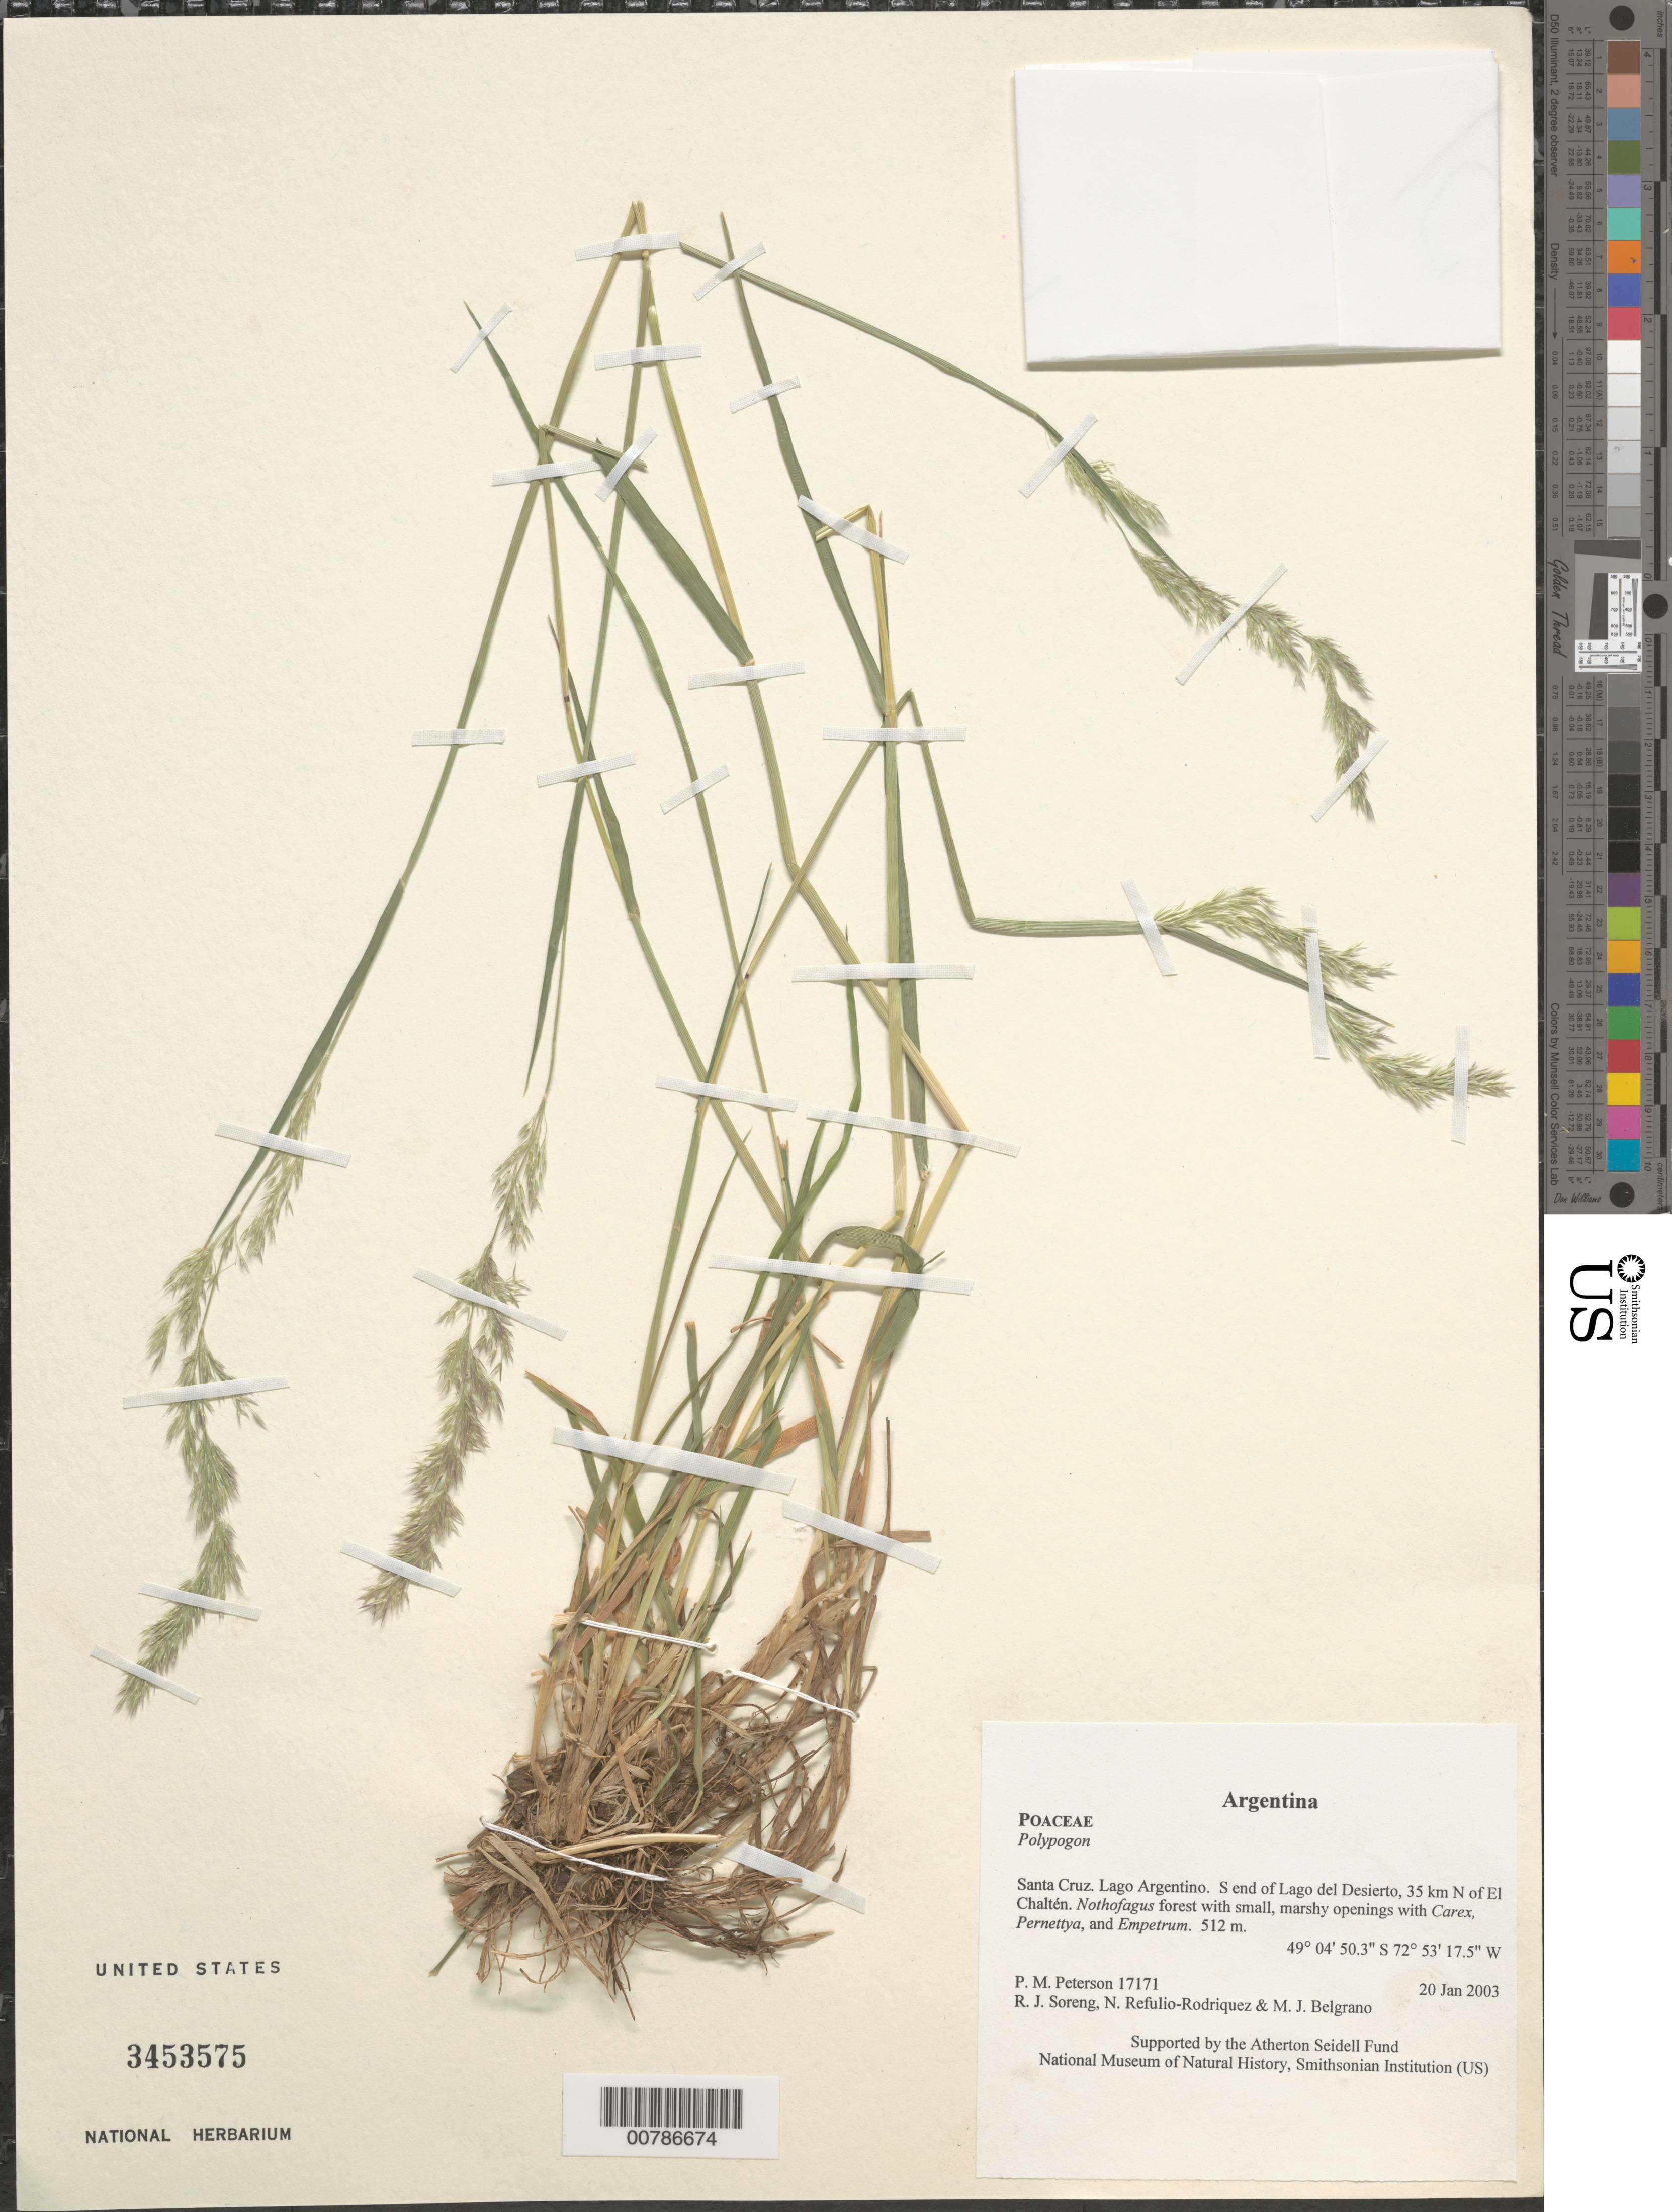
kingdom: Plantae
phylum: Tracheophyta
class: Liliopsida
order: Poales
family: Poaceae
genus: Polypogon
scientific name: Polypogon sp.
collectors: P. M. Peterson, R. J. Soreng, N. Refulio-Rodríguez & M. Belgrano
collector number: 17171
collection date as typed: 20 Jan 2003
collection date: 2003-01-20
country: Argentina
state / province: Santa Cruz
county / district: Lago Argentino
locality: S end of Lago del Desierto, 35 km N of El Chaltén. Nothofagus forest with small, marshy openings with Carex, Pernettya, and Empetrum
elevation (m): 512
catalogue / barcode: US 3453575